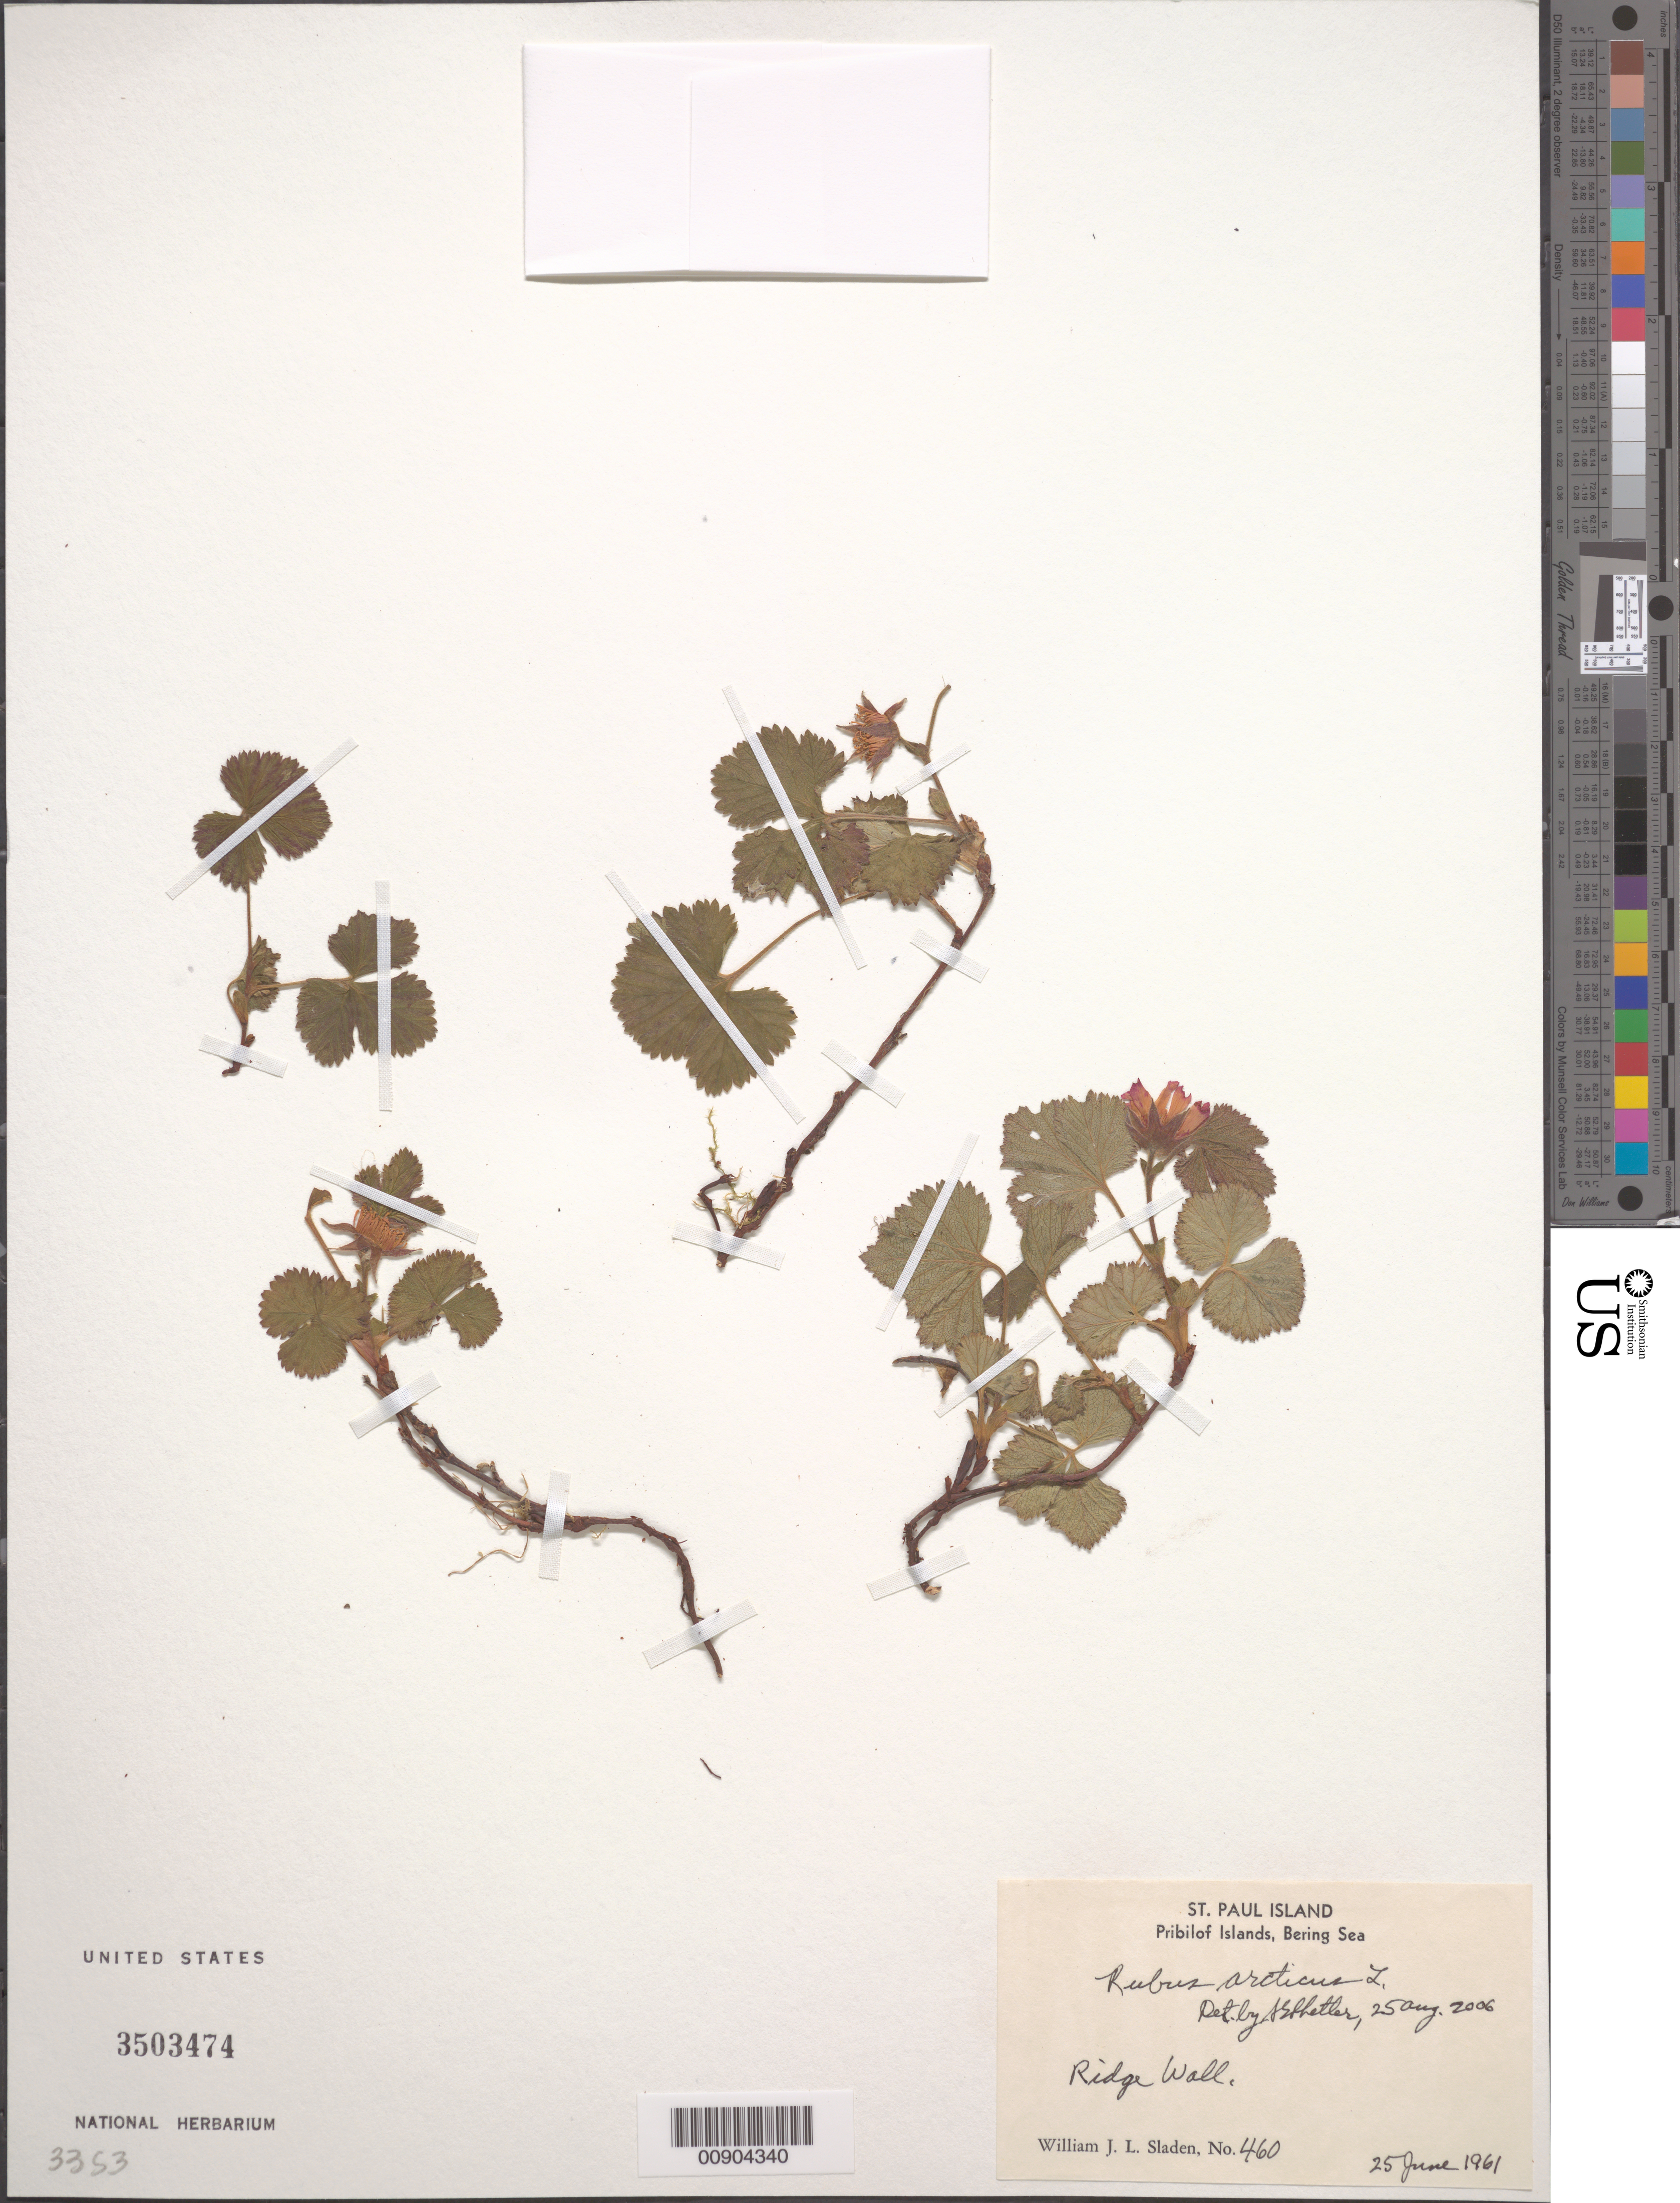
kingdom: Plantae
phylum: Tracheophyta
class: Magnoliopsida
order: Rosales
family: Rosaceae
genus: Rubus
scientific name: Rubus arcticus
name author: L.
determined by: Shetler, Stanwyn G., (US), NMNH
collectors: W. Sladen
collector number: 460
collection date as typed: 25 Jun 1961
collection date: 1961-06-25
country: United States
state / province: Alaska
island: St. Paul Island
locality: Ridge Wall., Bering Sea, Pribilof Islands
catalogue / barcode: US 3503474